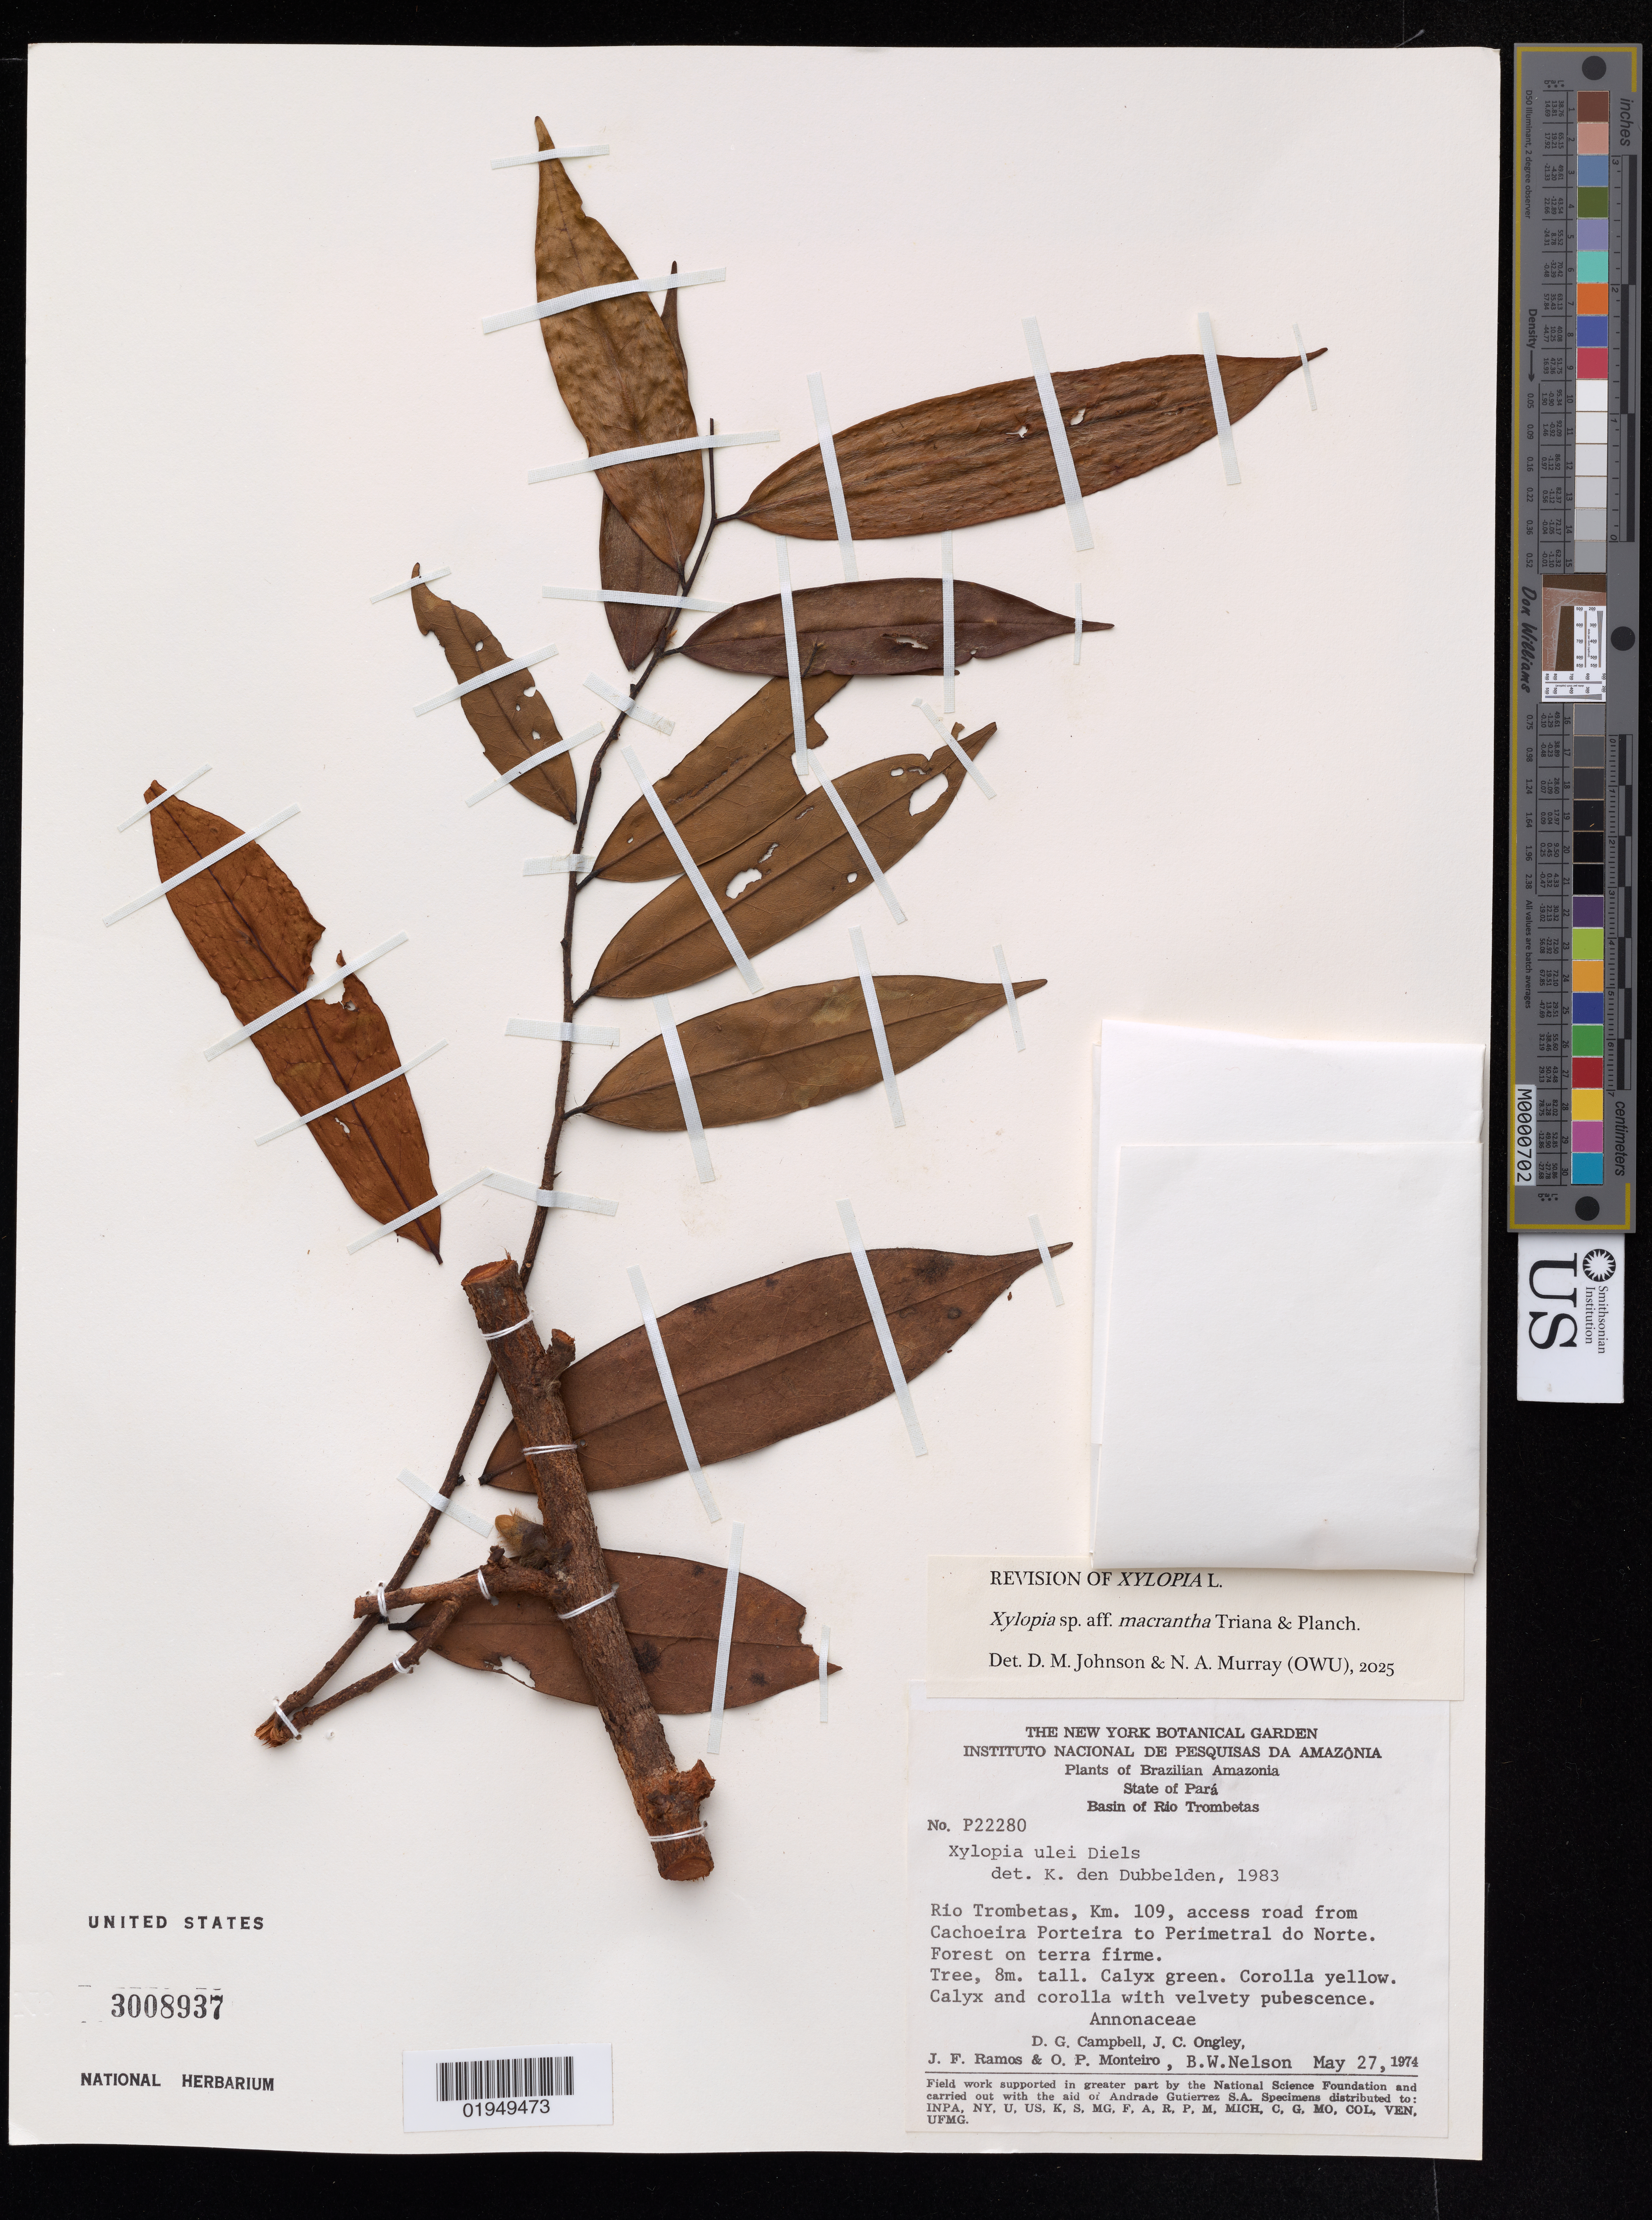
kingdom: Plantae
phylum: Tracheophyta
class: Magnoliopsida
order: Magnoliales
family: Annonaceae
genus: Xylopia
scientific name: Xylopia macrantha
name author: Planch. & Triana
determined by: Johnson, D. M.; Murray, N. A.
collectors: D. G. Campbell, J. C. Ongley, J. F. Ramos, O. P. Monteiro & B. W. Nelson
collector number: P22280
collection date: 1974-05-27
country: Brazil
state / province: Pará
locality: Rio Trombetas, km 109, acess road from Cachoeira Porteira to Perimetral do Norte.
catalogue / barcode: US 3008937